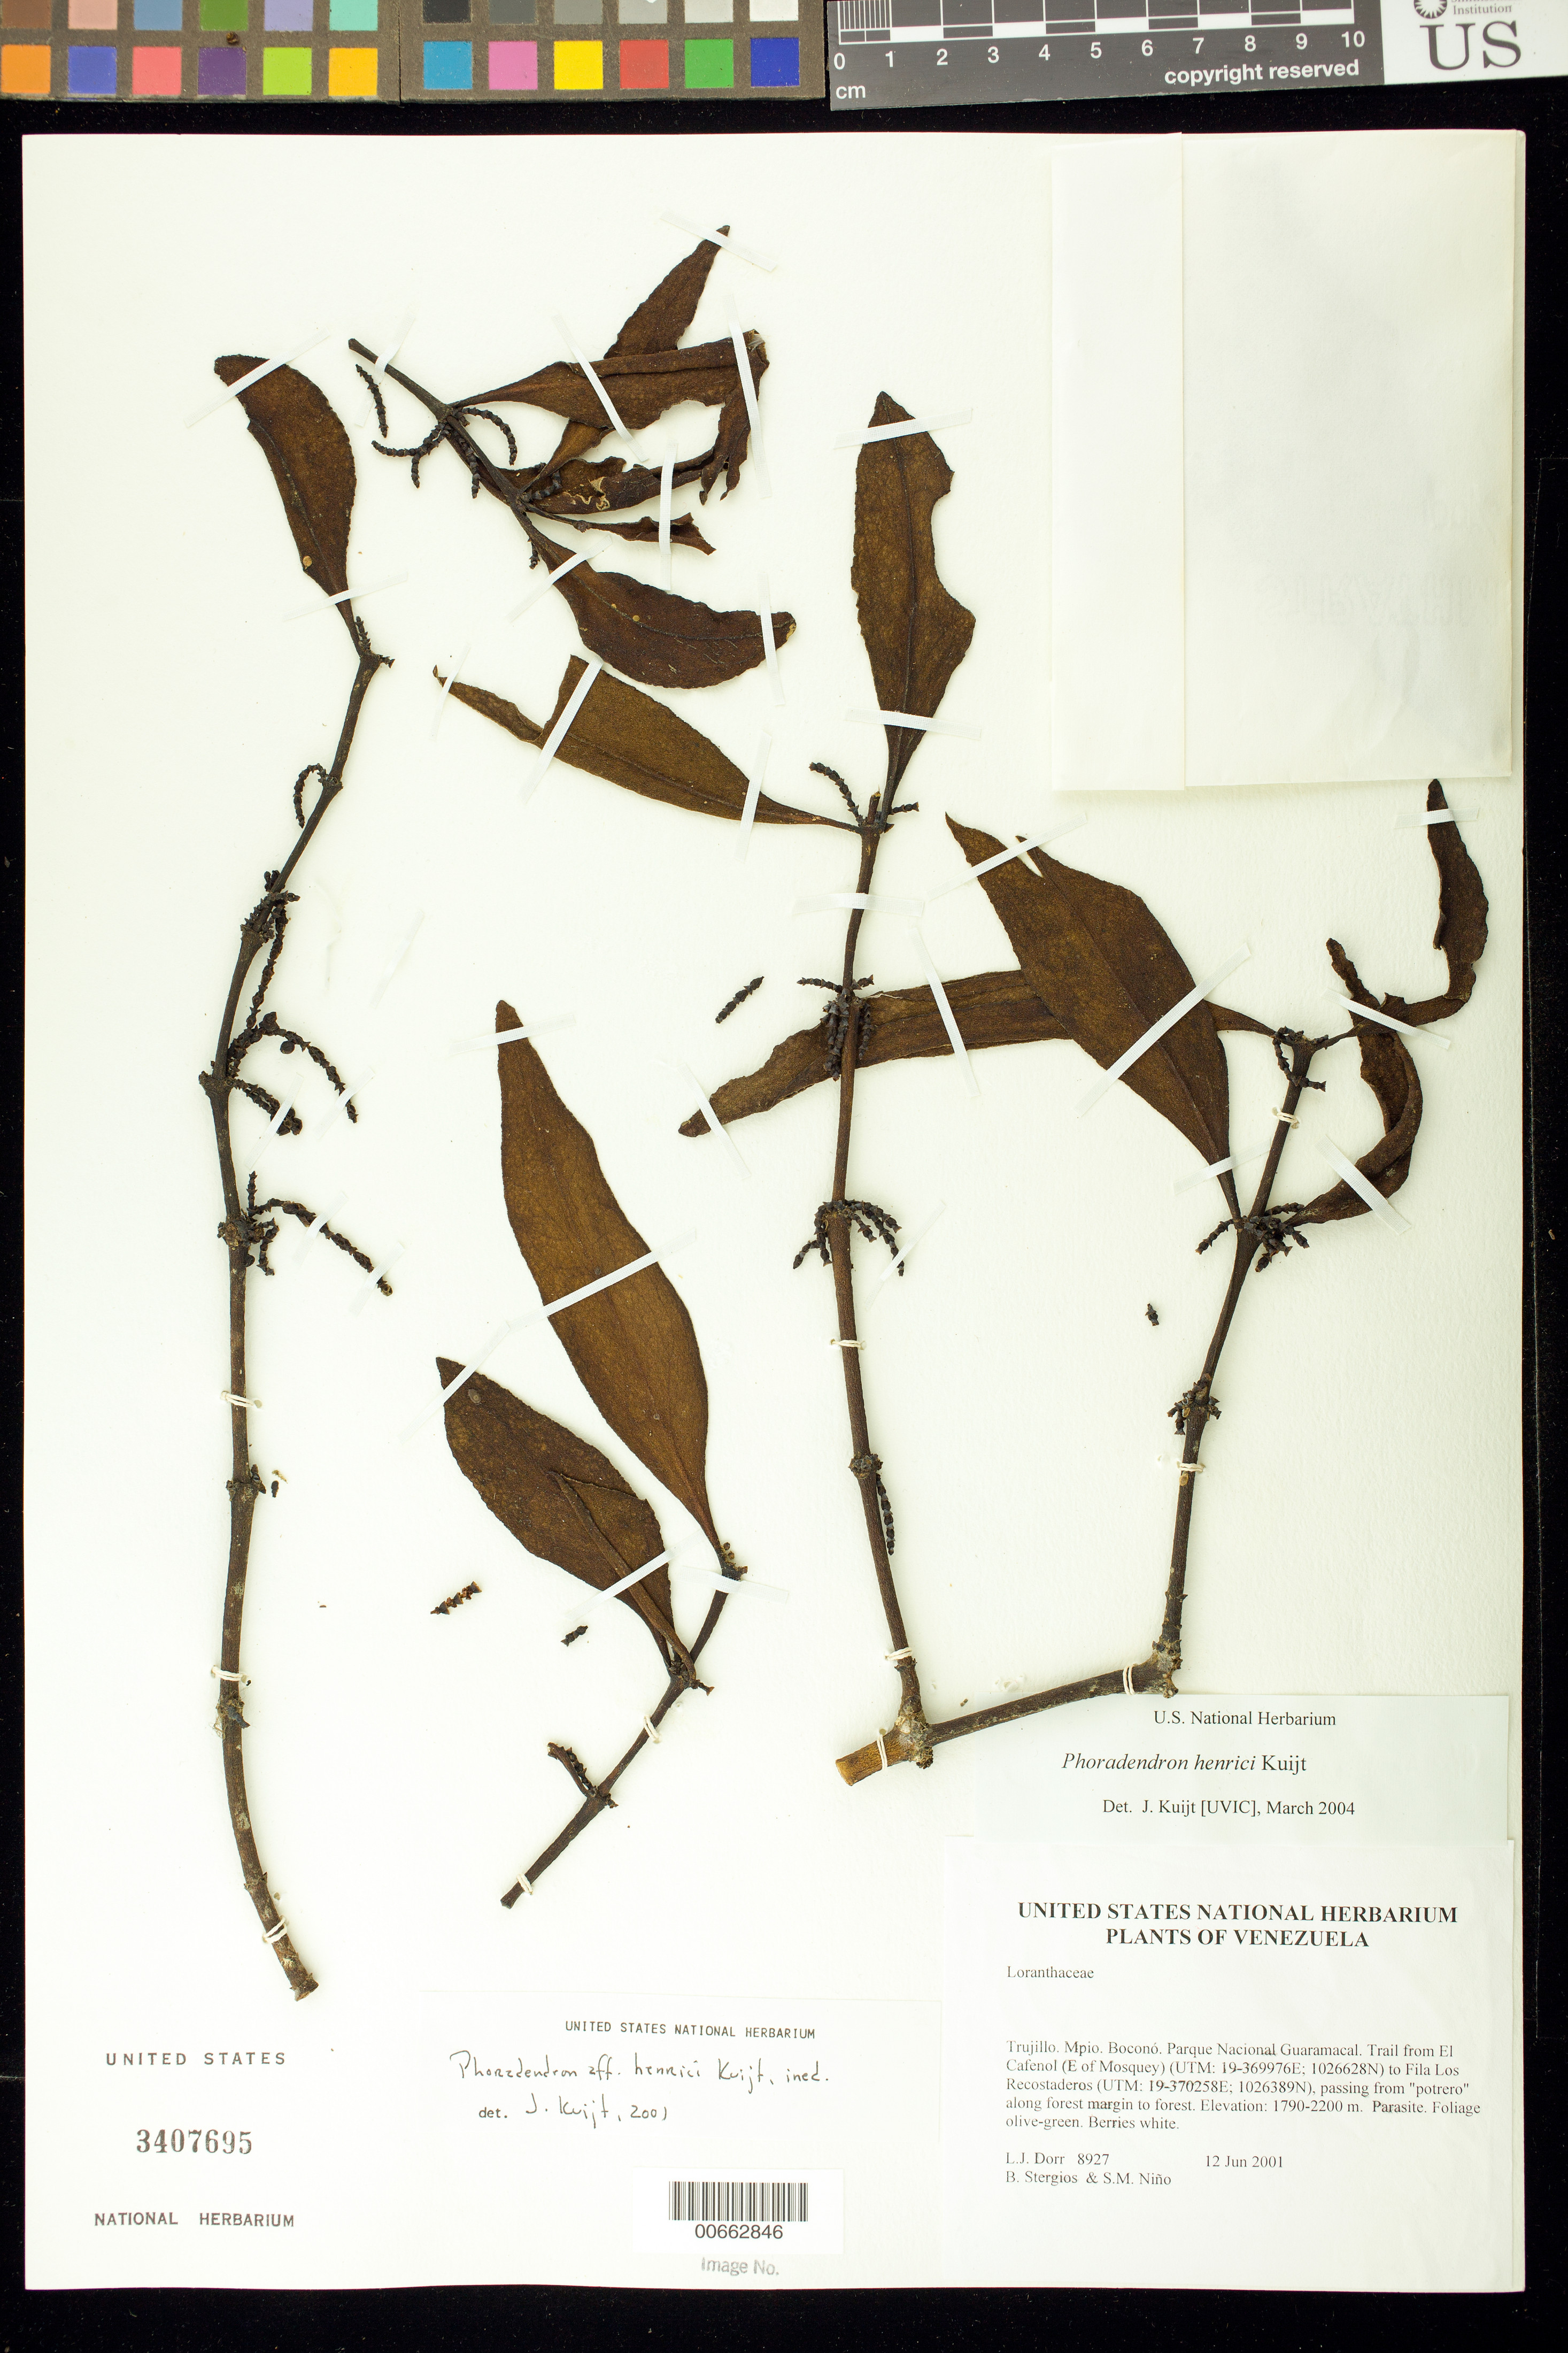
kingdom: Plantae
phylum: Tracheophyta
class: Magnoliopsida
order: Santalales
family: Viscaceae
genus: Phoradendron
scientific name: Phoradendron henrici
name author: Kuijt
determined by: Kuijt, Job, (CANADA)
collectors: L. J. Dorr, B. G. Stergios & S. M. Niño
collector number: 8927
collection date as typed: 12 Jun 2001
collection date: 2001-06-12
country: Venezuela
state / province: Trujillo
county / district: Boconó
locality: Parque Nacional Guaramacal. Trail from El Cafenol (E of Mosquey) to Fila Los Recostaderos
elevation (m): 1790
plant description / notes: NY, PORT, US, UVIC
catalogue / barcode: US 3407695